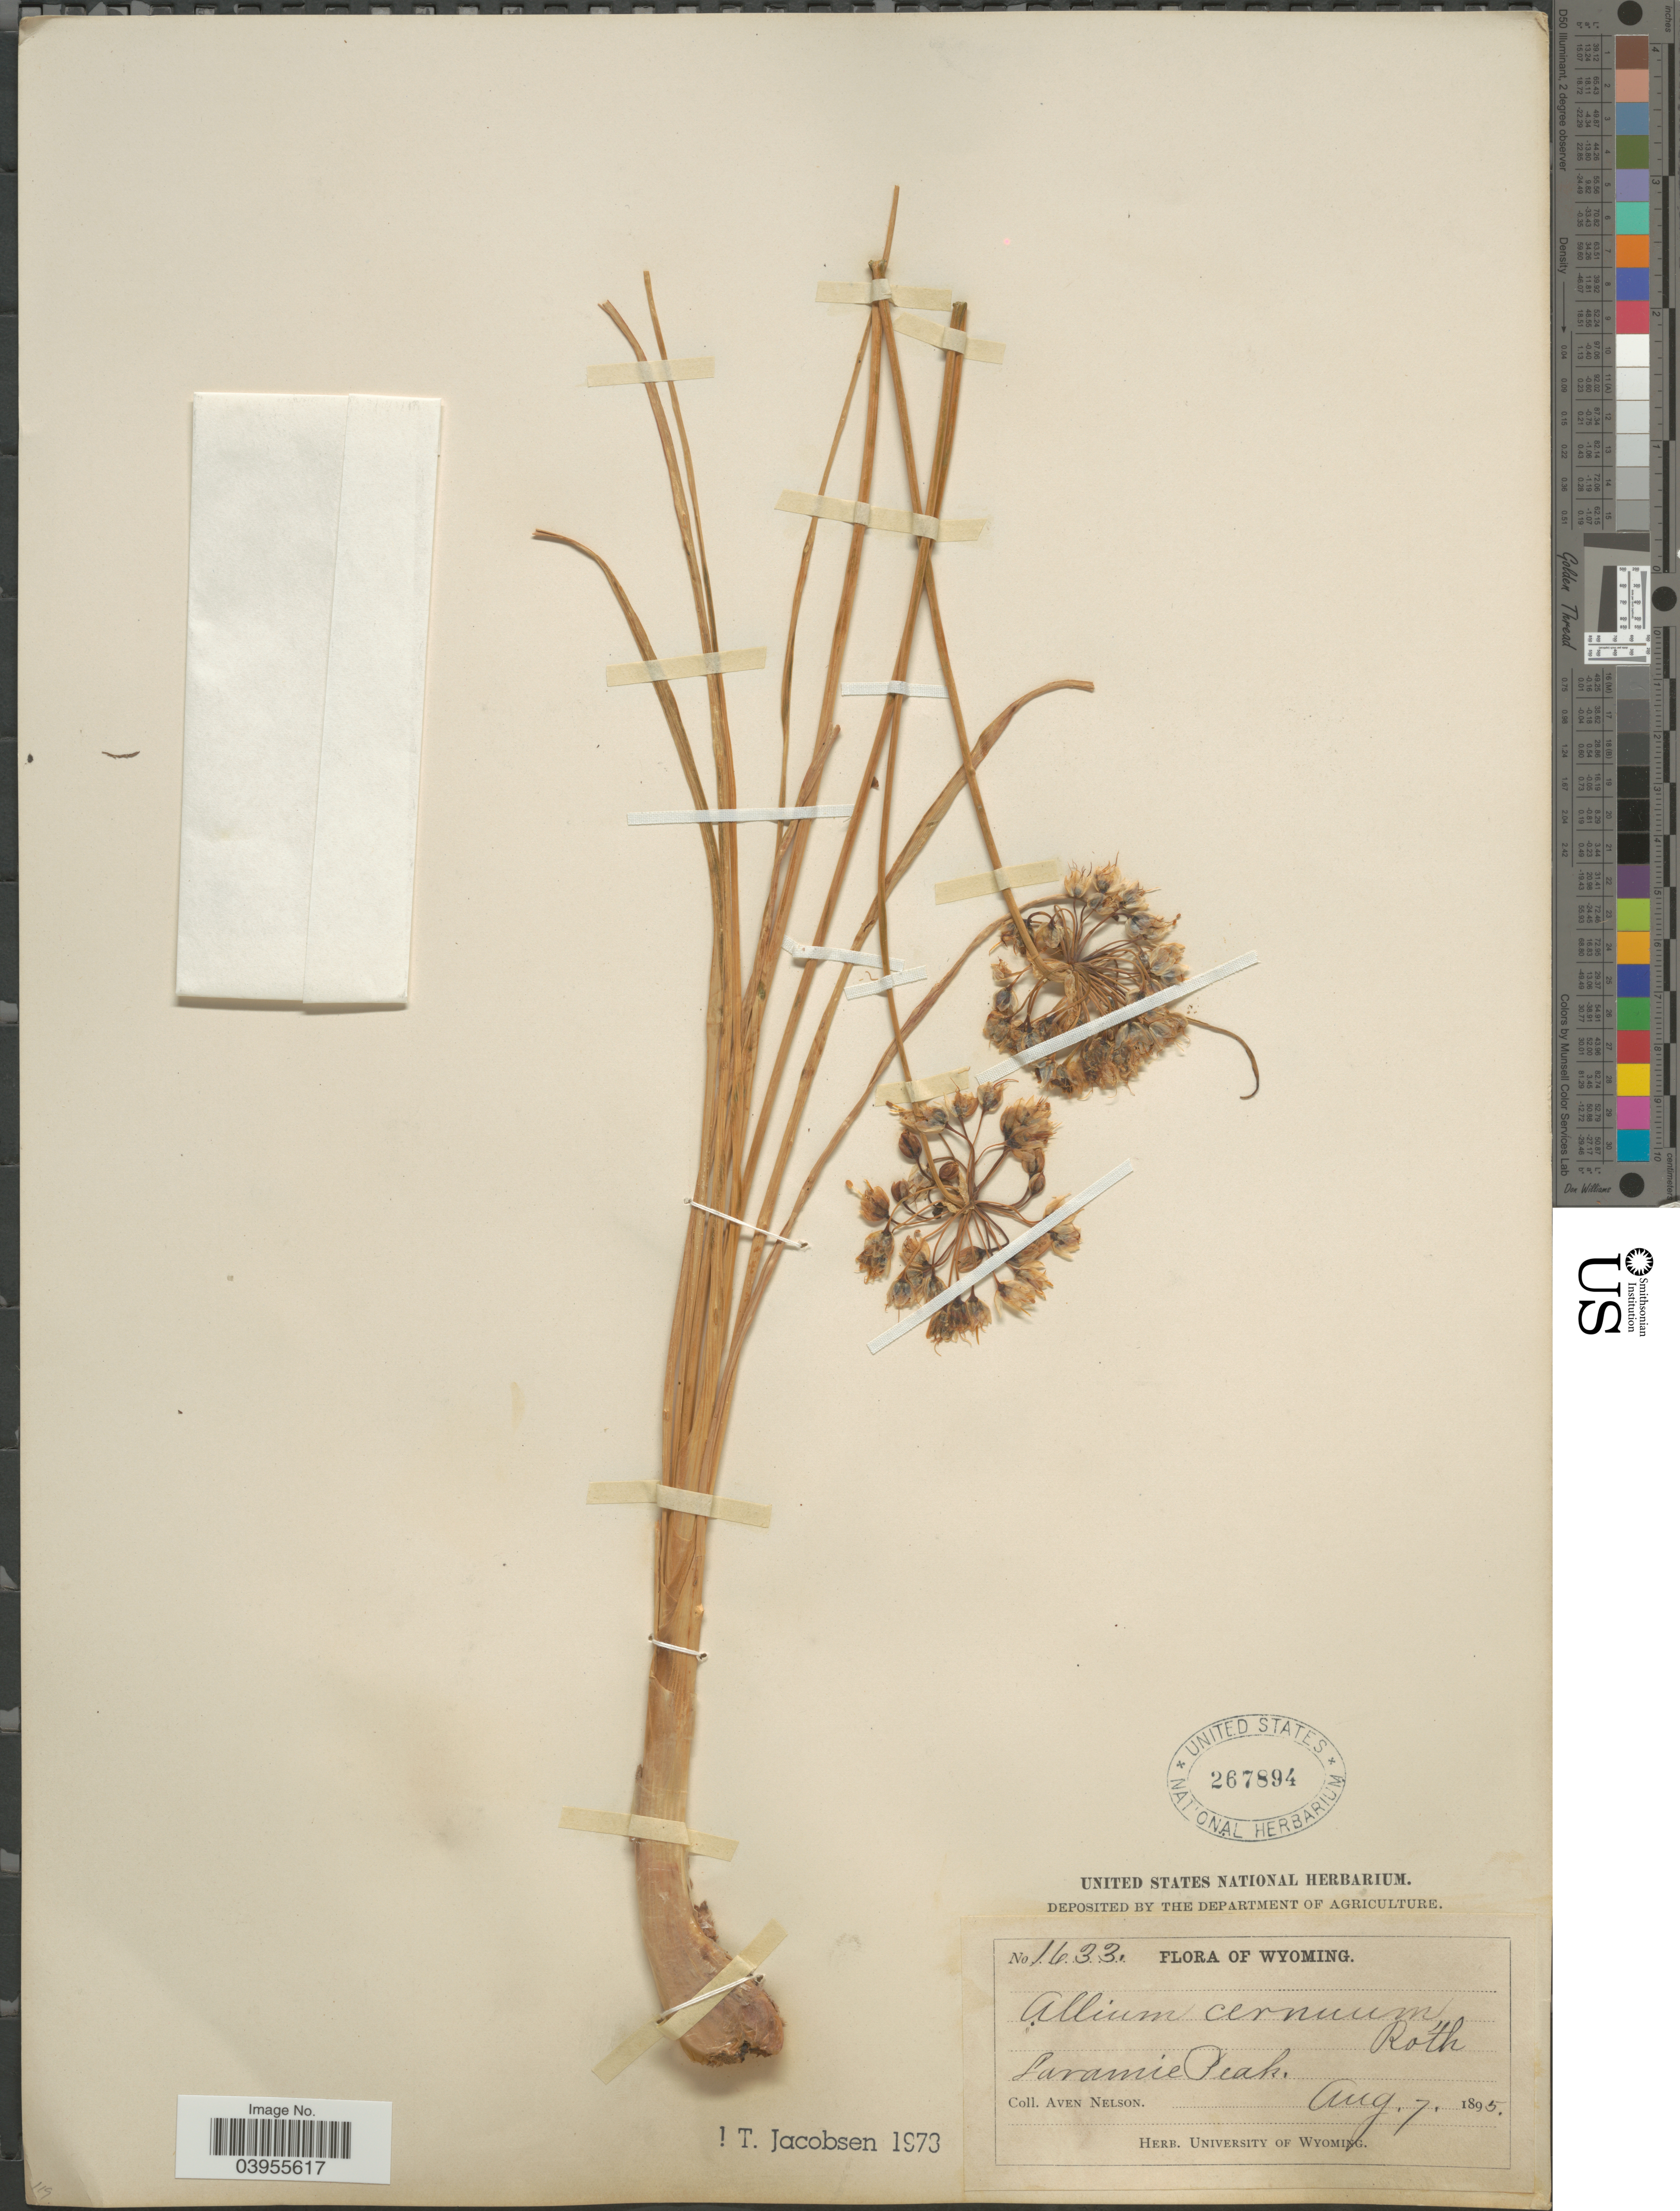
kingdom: Plantae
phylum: Tracheophyta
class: Liliopsida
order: Asparagales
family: Amaryllidaceae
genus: Allium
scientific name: Allium cernuum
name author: Roth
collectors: A. Nelson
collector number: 1633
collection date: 1895-08-07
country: United States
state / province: Wyoming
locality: Laramie Peak.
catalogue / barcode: US 267894